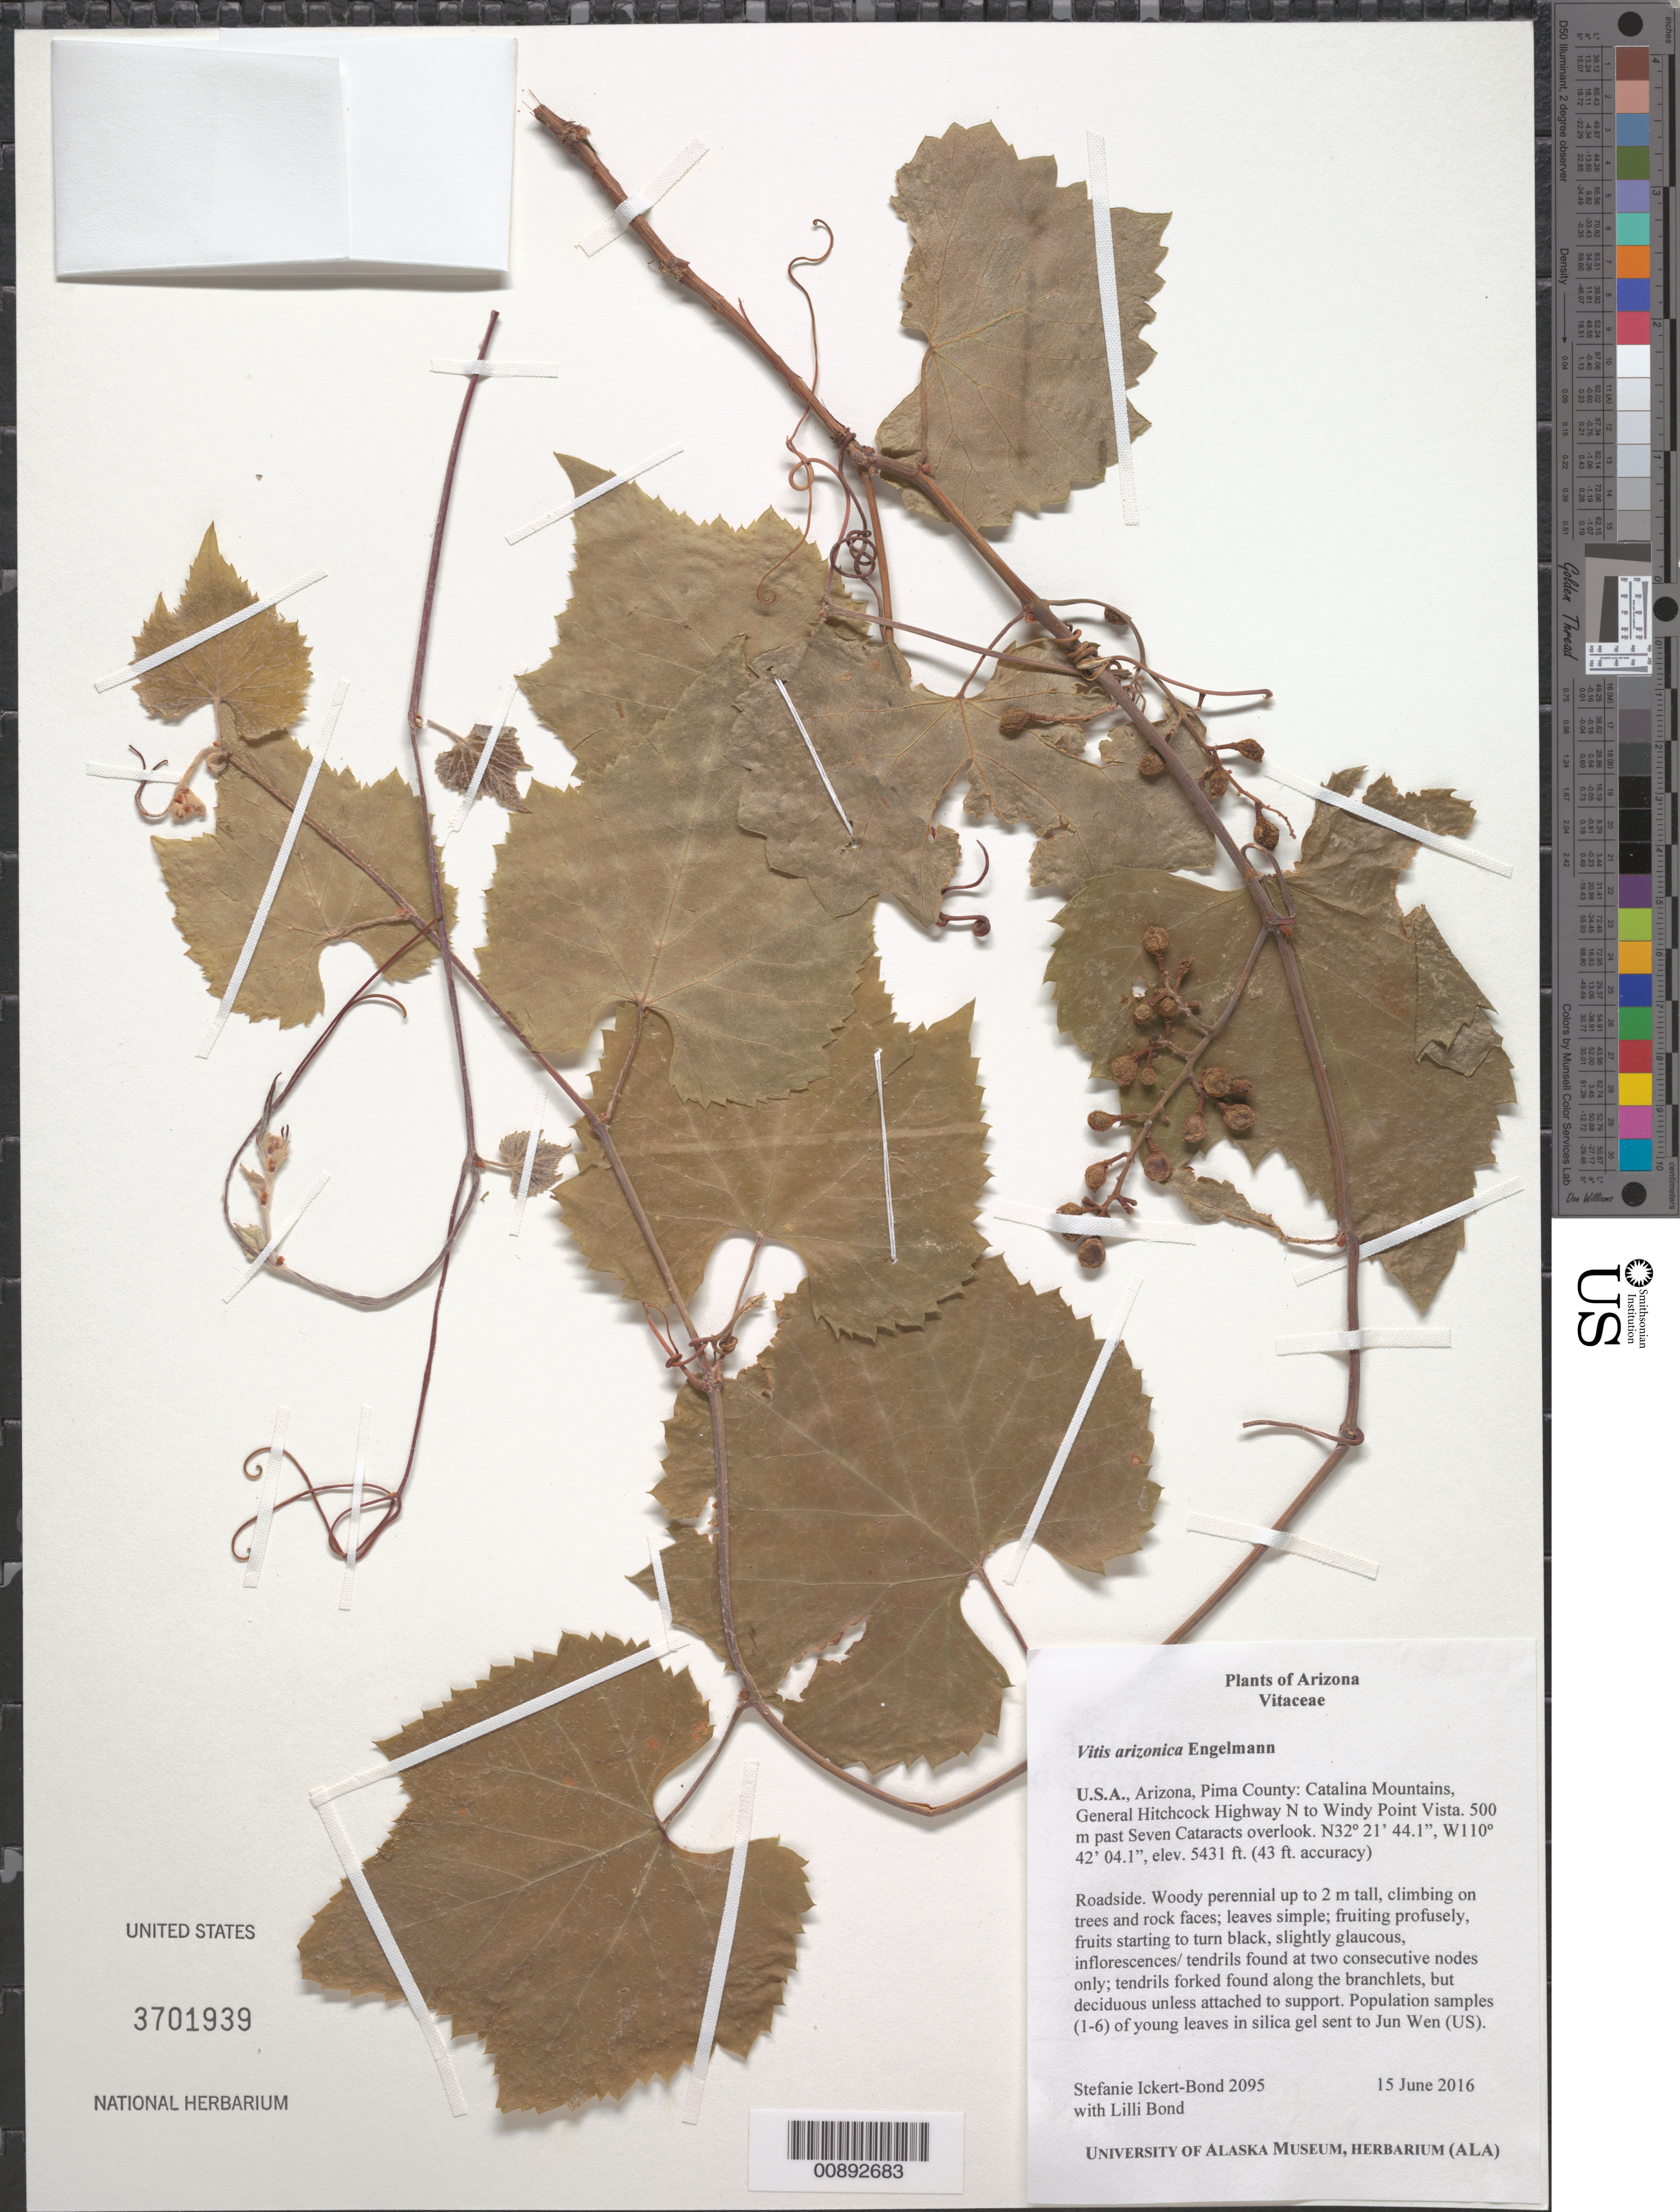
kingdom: Plantae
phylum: Tracheophyta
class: Magnoliopsida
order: Vitales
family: Vitaceae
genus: Vitis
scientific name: Vitis arizonica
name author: Engelm.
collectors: S. Ickert-Bond & L. Bond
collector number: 2095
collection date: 2016-06-15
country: United States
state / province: Arizona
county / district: Pima County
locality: Catalina Mountains, General Hitchcock Highway N to Windy Point Vista. 500 m past Seven Cataracts overlook.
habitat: Roadside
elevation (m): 1655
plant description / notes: Population samples (1-6) of young leaves in silica gel sent to Jun Wen (US).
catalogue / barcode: US 3701939